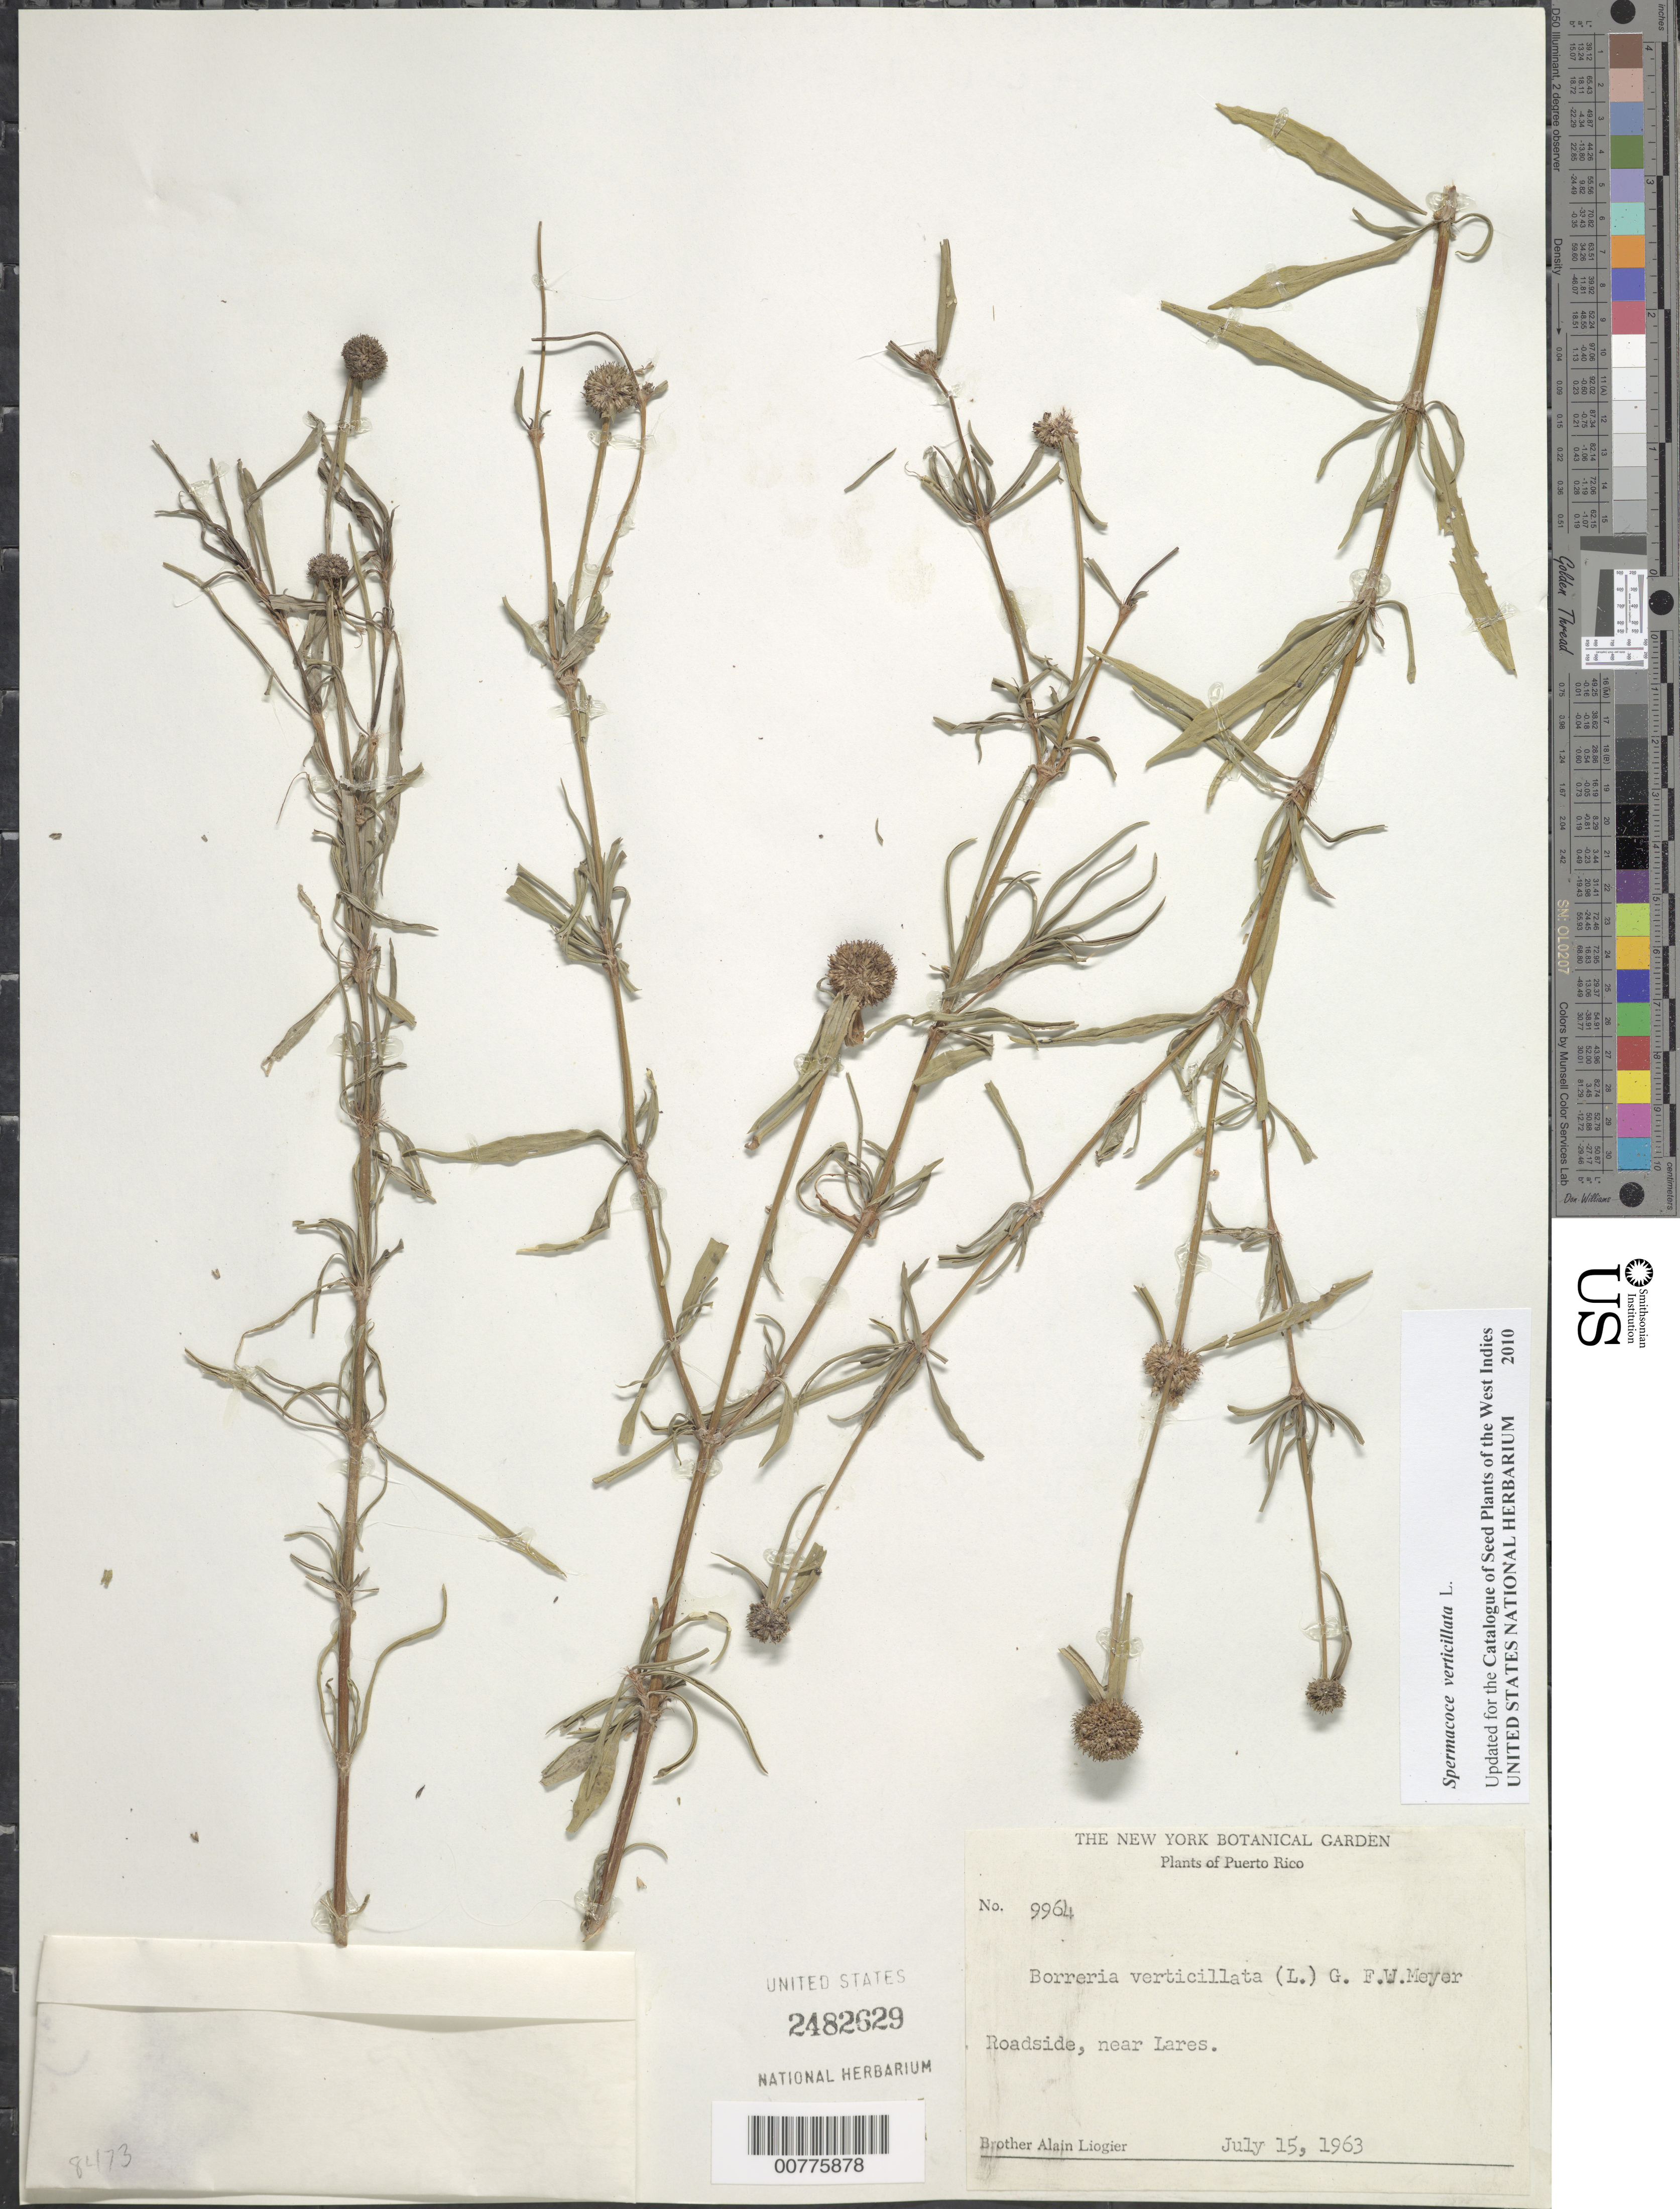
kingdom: Plantae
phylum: Tracheophyta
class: Magnoliopsida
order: Gentianales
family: Rubiaceae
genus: Spermacoce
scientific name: Spermacoce verticillata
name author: L.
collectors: A. H. Liogier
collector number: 9964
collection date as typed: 15 Jul 1963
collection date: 1963-07-15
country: Puerto Rico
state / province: Lares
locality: Roadside, near Lares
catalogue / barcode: US 2482629